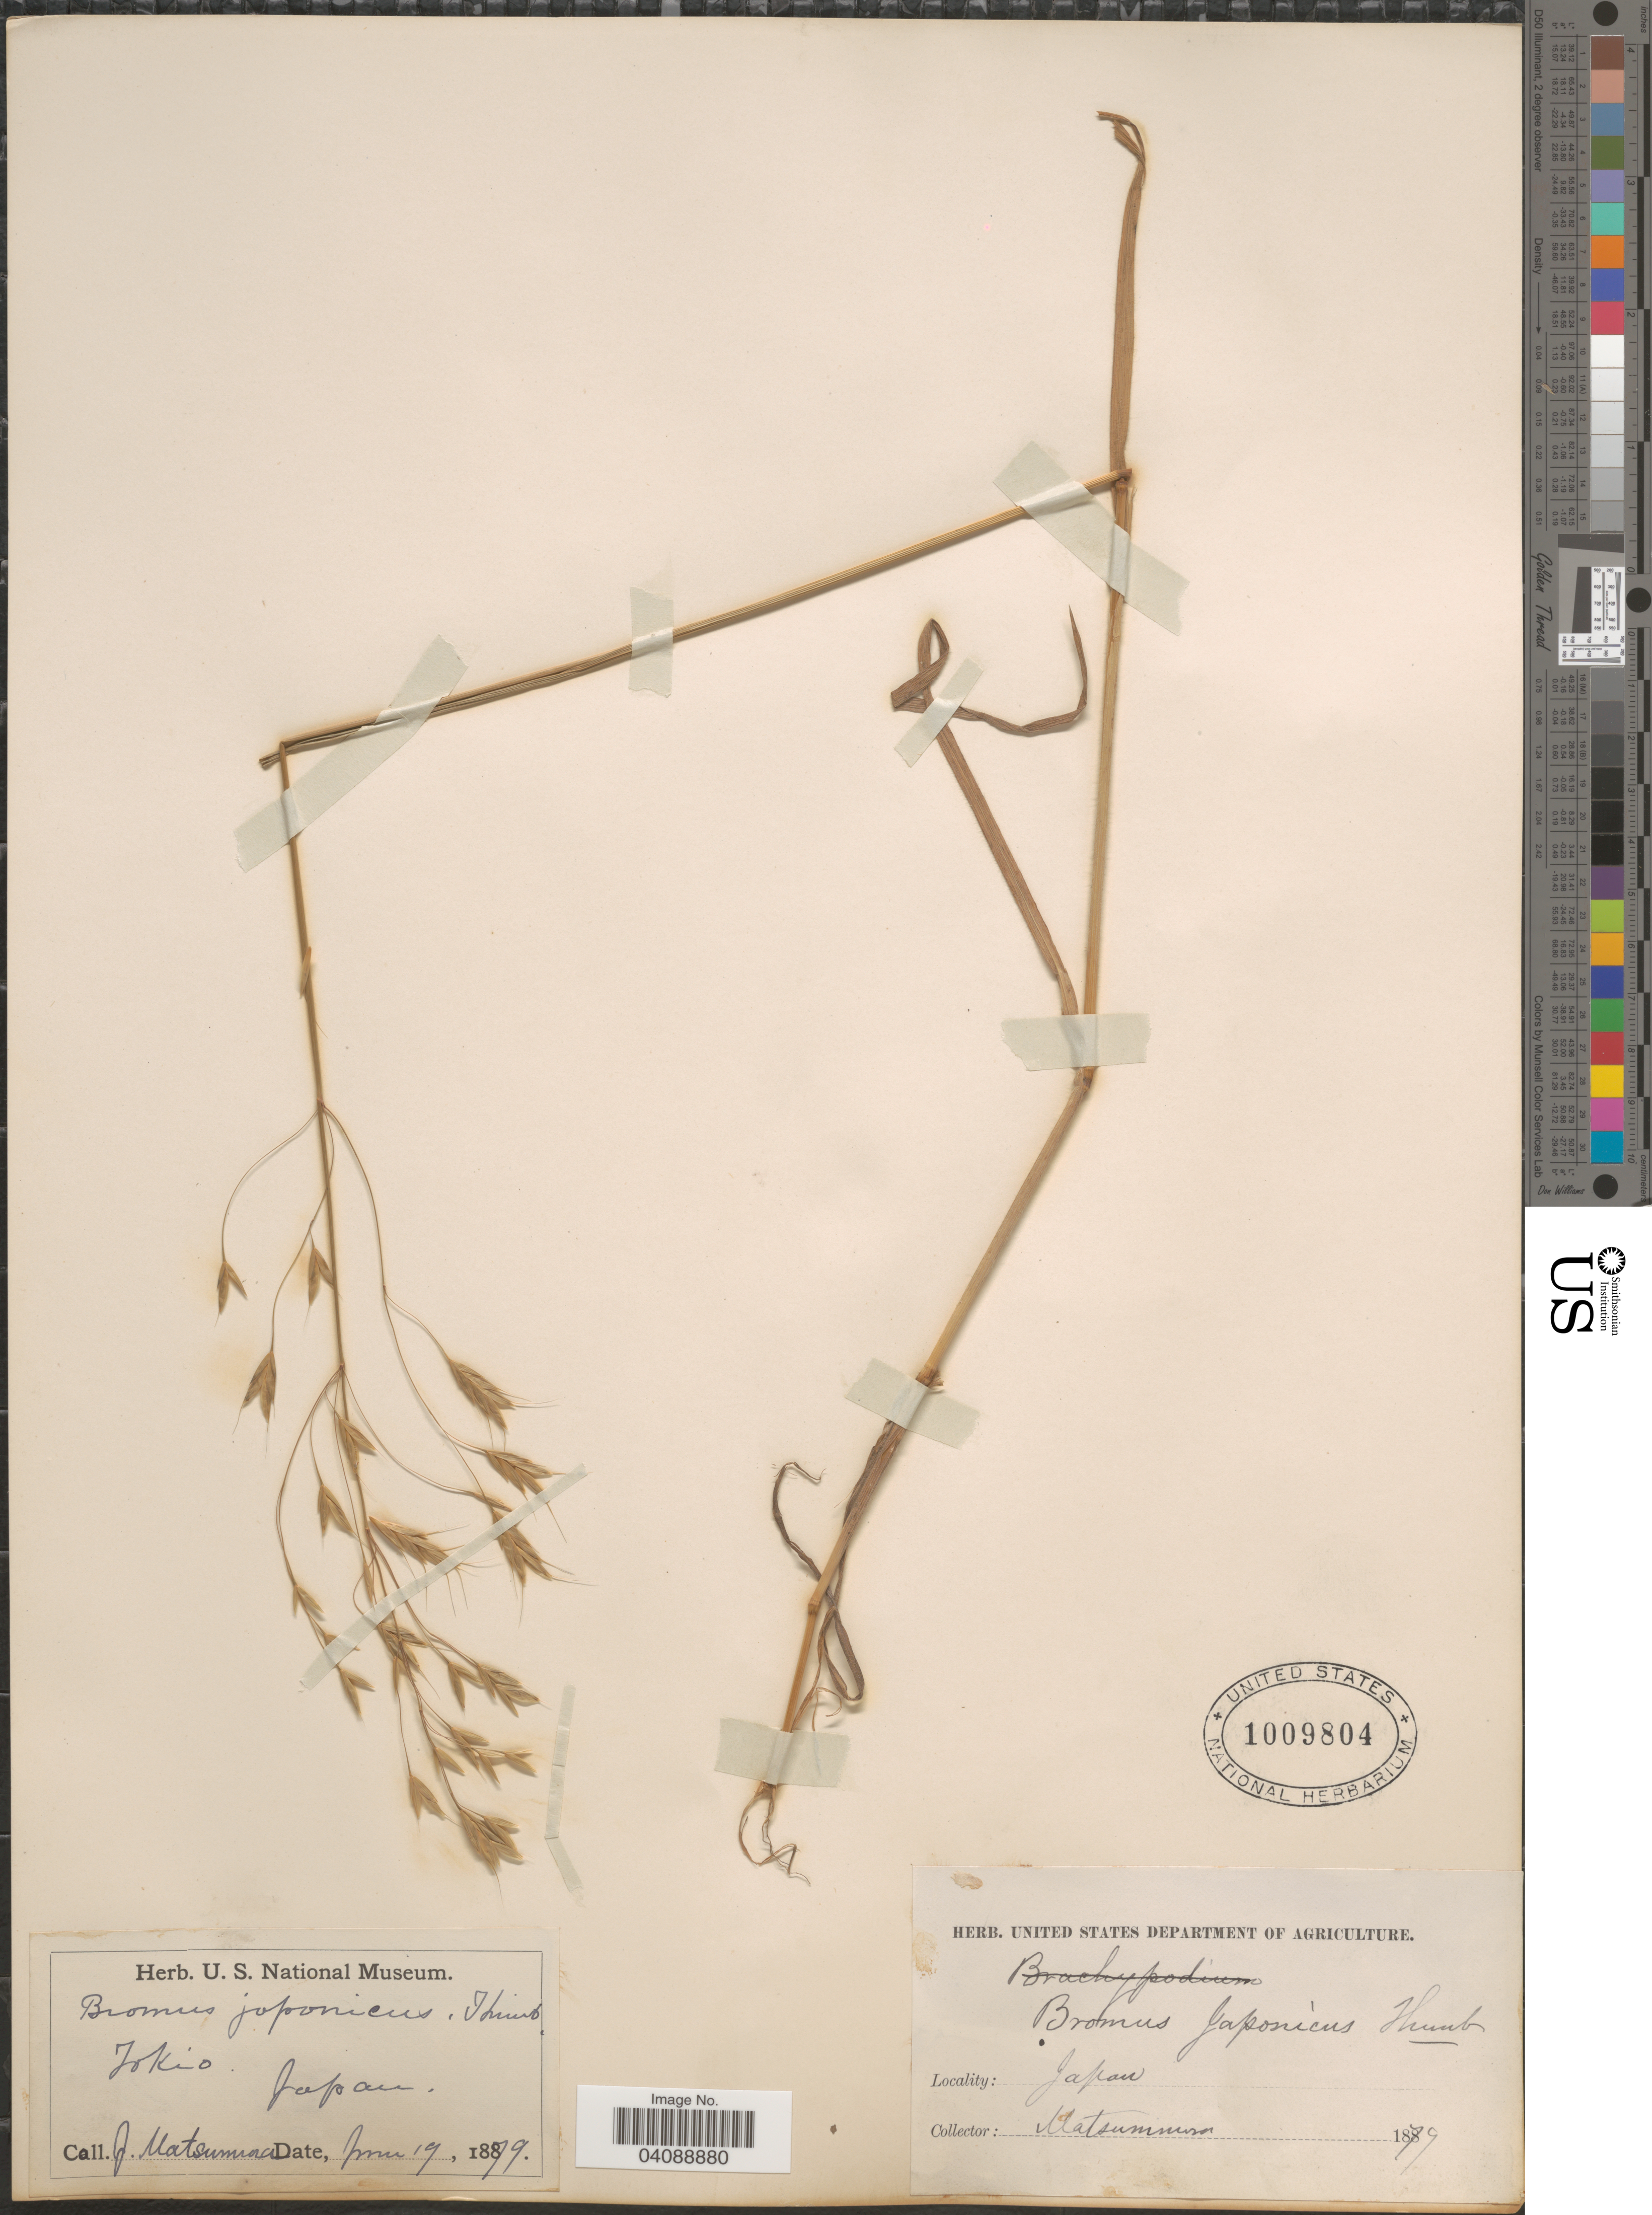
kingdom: Plantae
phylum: Tracheophyta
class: Liliopsida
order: Poales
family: Poaceae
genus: Bromus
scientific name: Bromus japonicus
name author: Houtt.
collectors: J. Matsumura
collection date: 1879-06-19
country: Japan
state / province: Tokyo, Federal City of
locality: Tokio.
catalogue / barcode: US 1009804